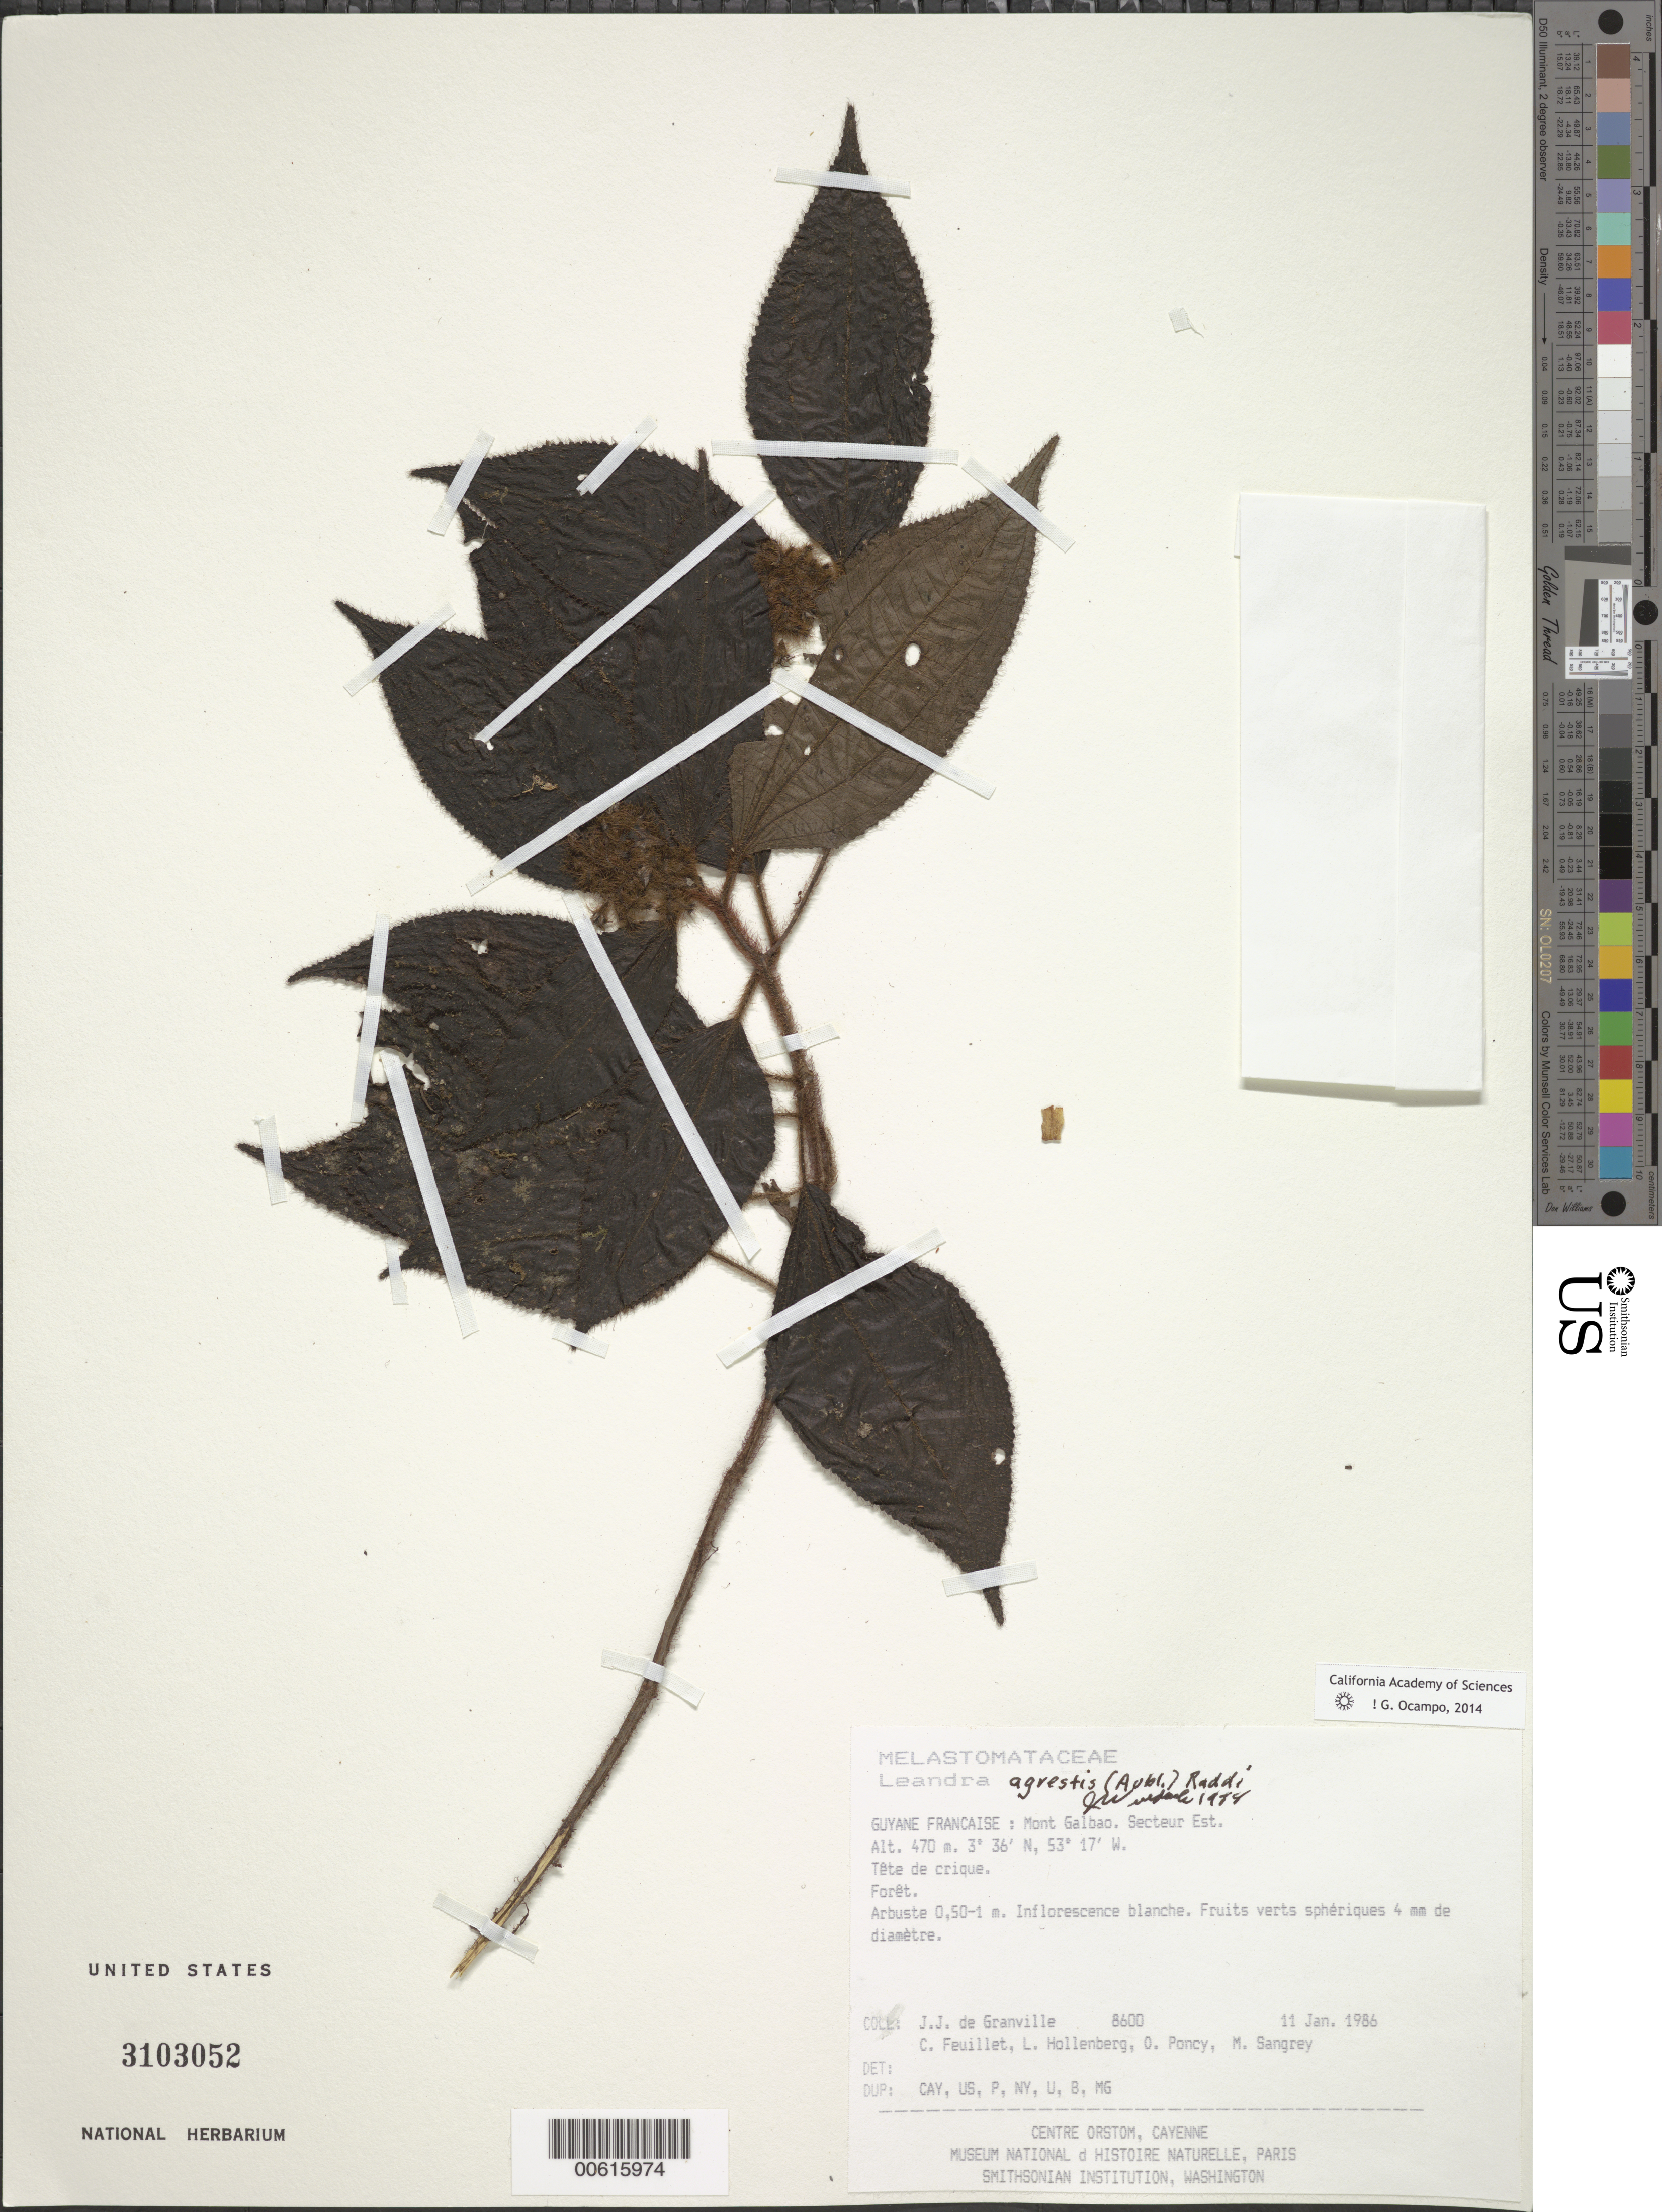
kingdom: Plantae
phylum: Tracheophyta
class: Magnoliopsida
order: Myrtales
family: Melastomataceae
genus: Leandra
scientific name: Leandra agrestis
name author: (Aubl.) Raddi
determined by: Wurdack, John J., (US), US (UNITED STATES)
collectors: J.-J. de Granville, C. Feuillet, L. Hollenberg, O. Poncy & M. S. Sangrey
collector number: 8600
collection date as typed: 11-Jan-86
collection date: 1986-01-11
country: French Guiana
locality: Mont Galbao. Secteur Est. Tête de crique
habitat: Forêt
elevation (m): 470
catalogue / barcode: US 3103052